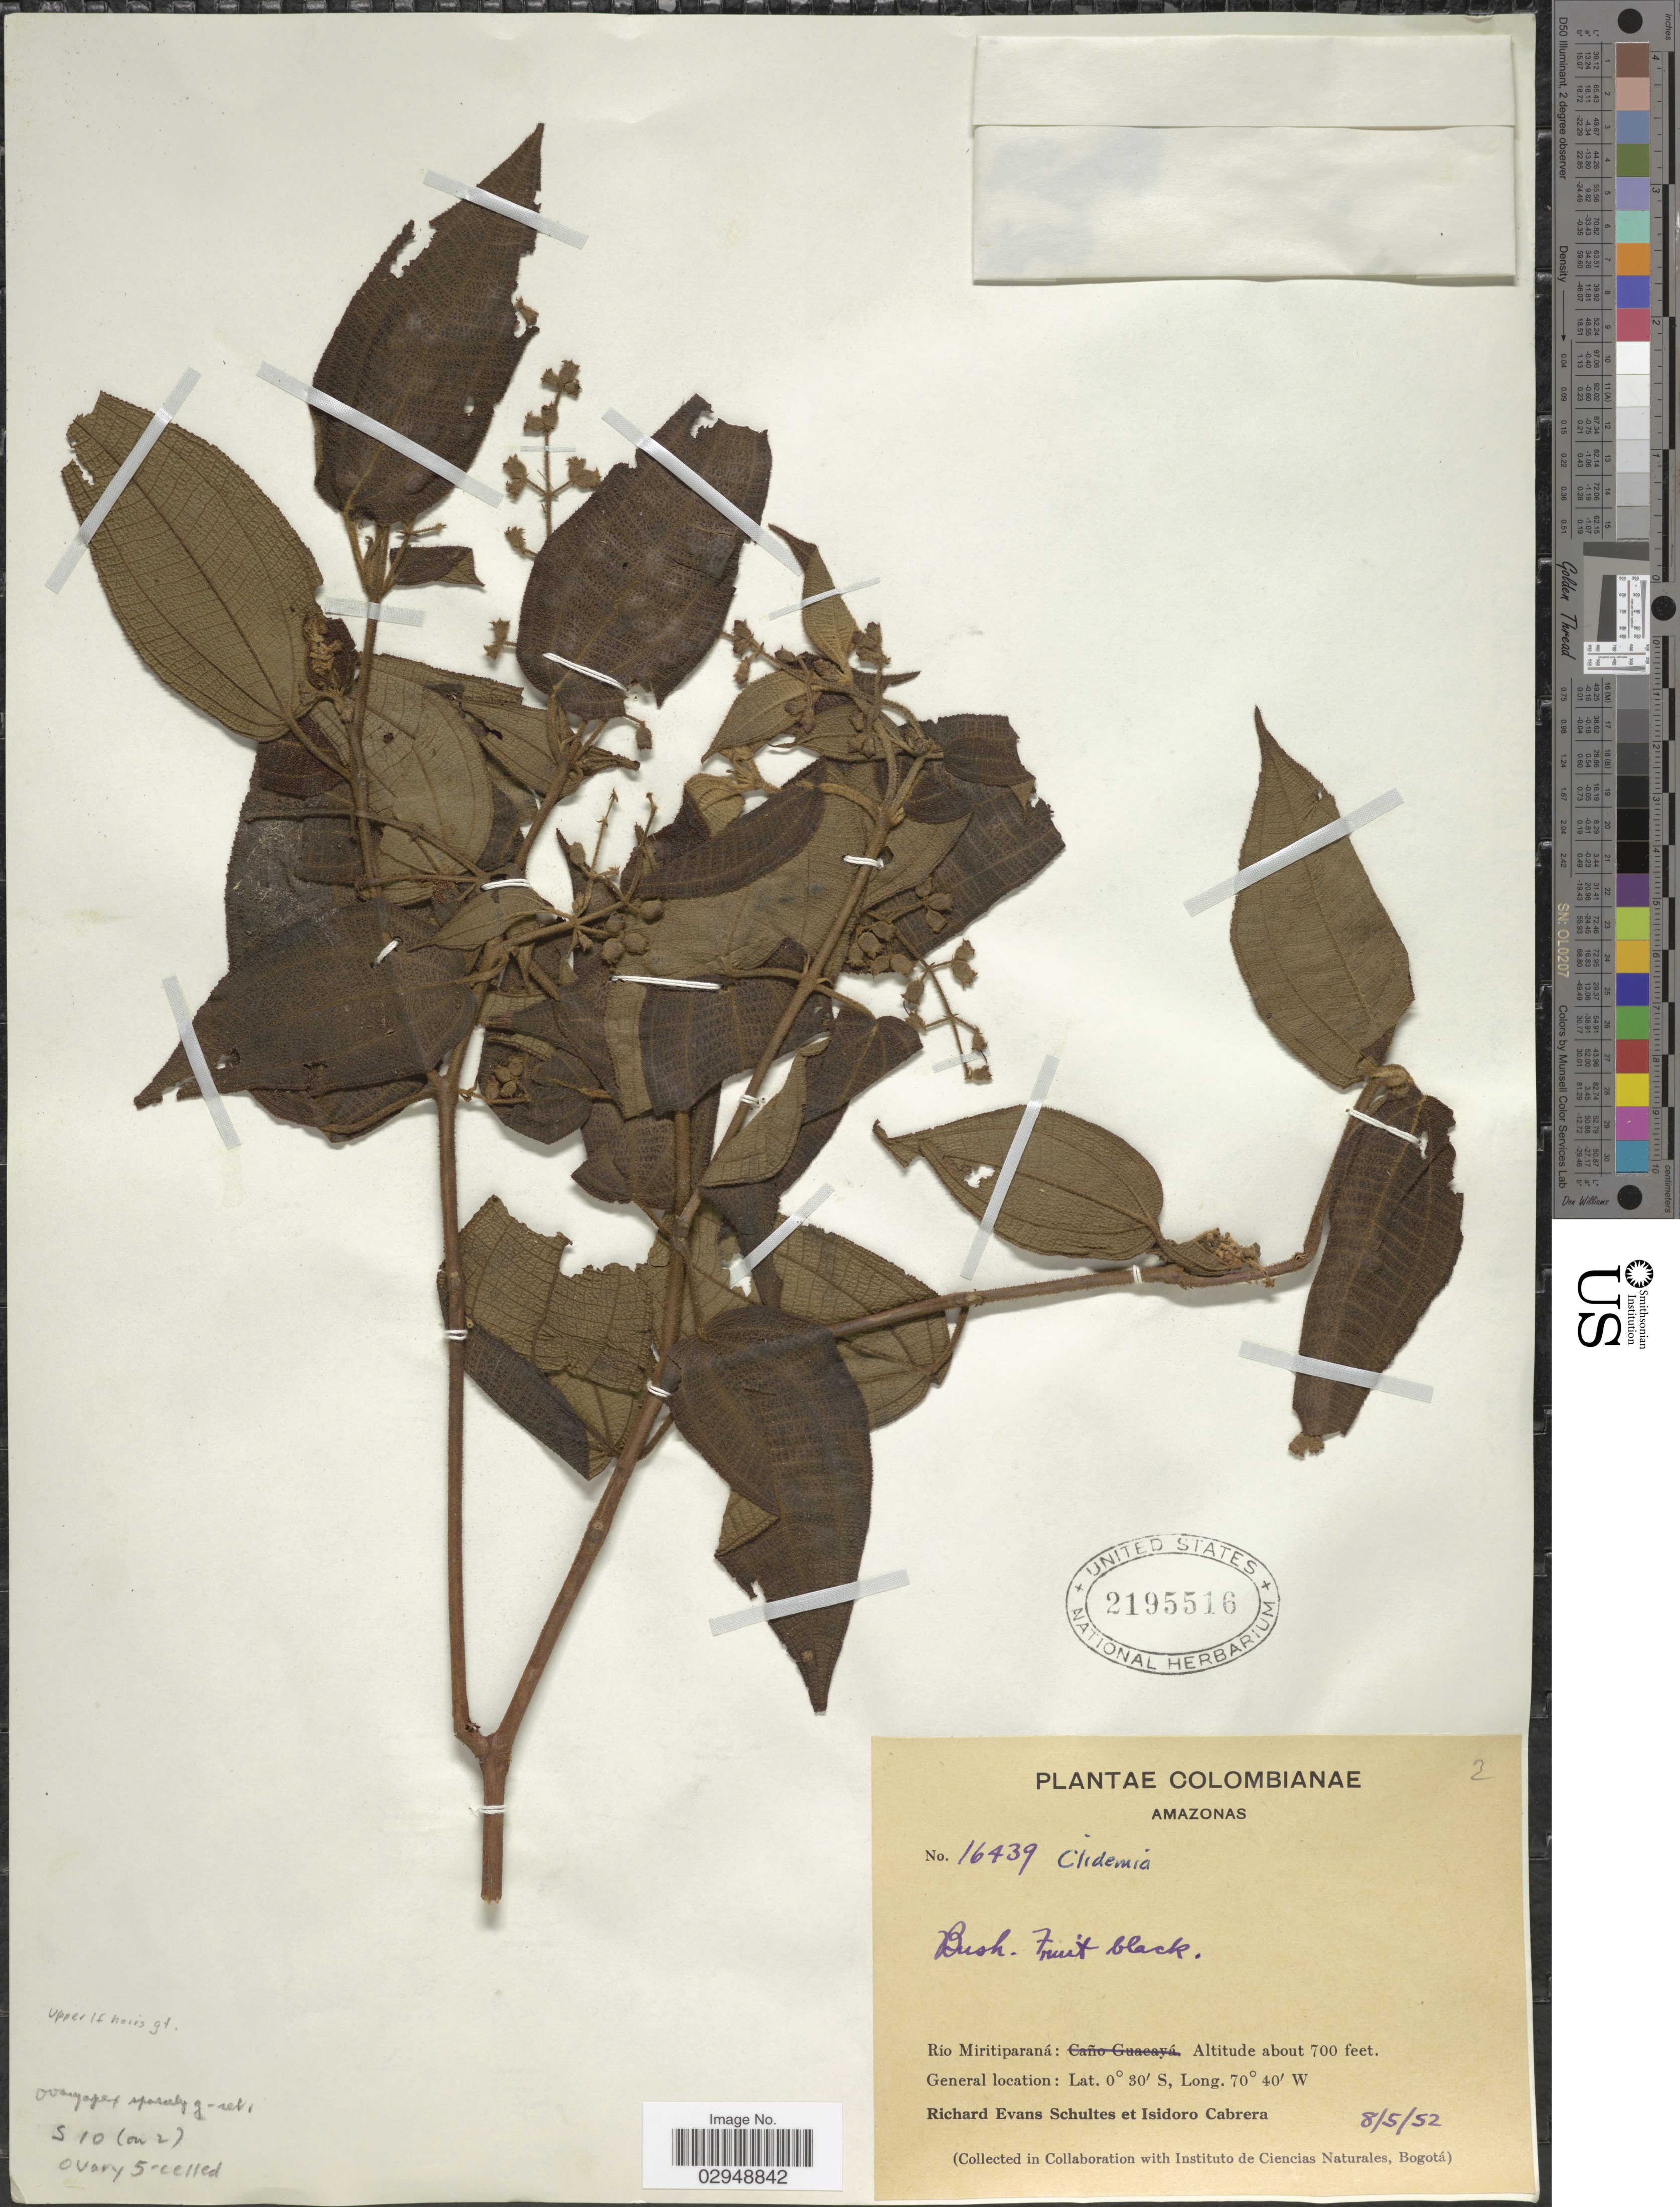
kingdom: Plantae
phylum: Tracheophyta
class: Magnoliopsida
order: Myrtales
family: Melastomataceae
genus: Clidemia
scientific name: Clidemia capitellata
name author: (Bonpl.) D. Don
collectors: R. E. Schultes & I. Cabrera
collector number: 16439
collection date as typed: Transcribed d/m/y: 8/5/52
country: Colombia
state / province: Amazônas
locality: Río Miritiparaná.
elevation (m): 213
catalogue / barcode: US 2195516